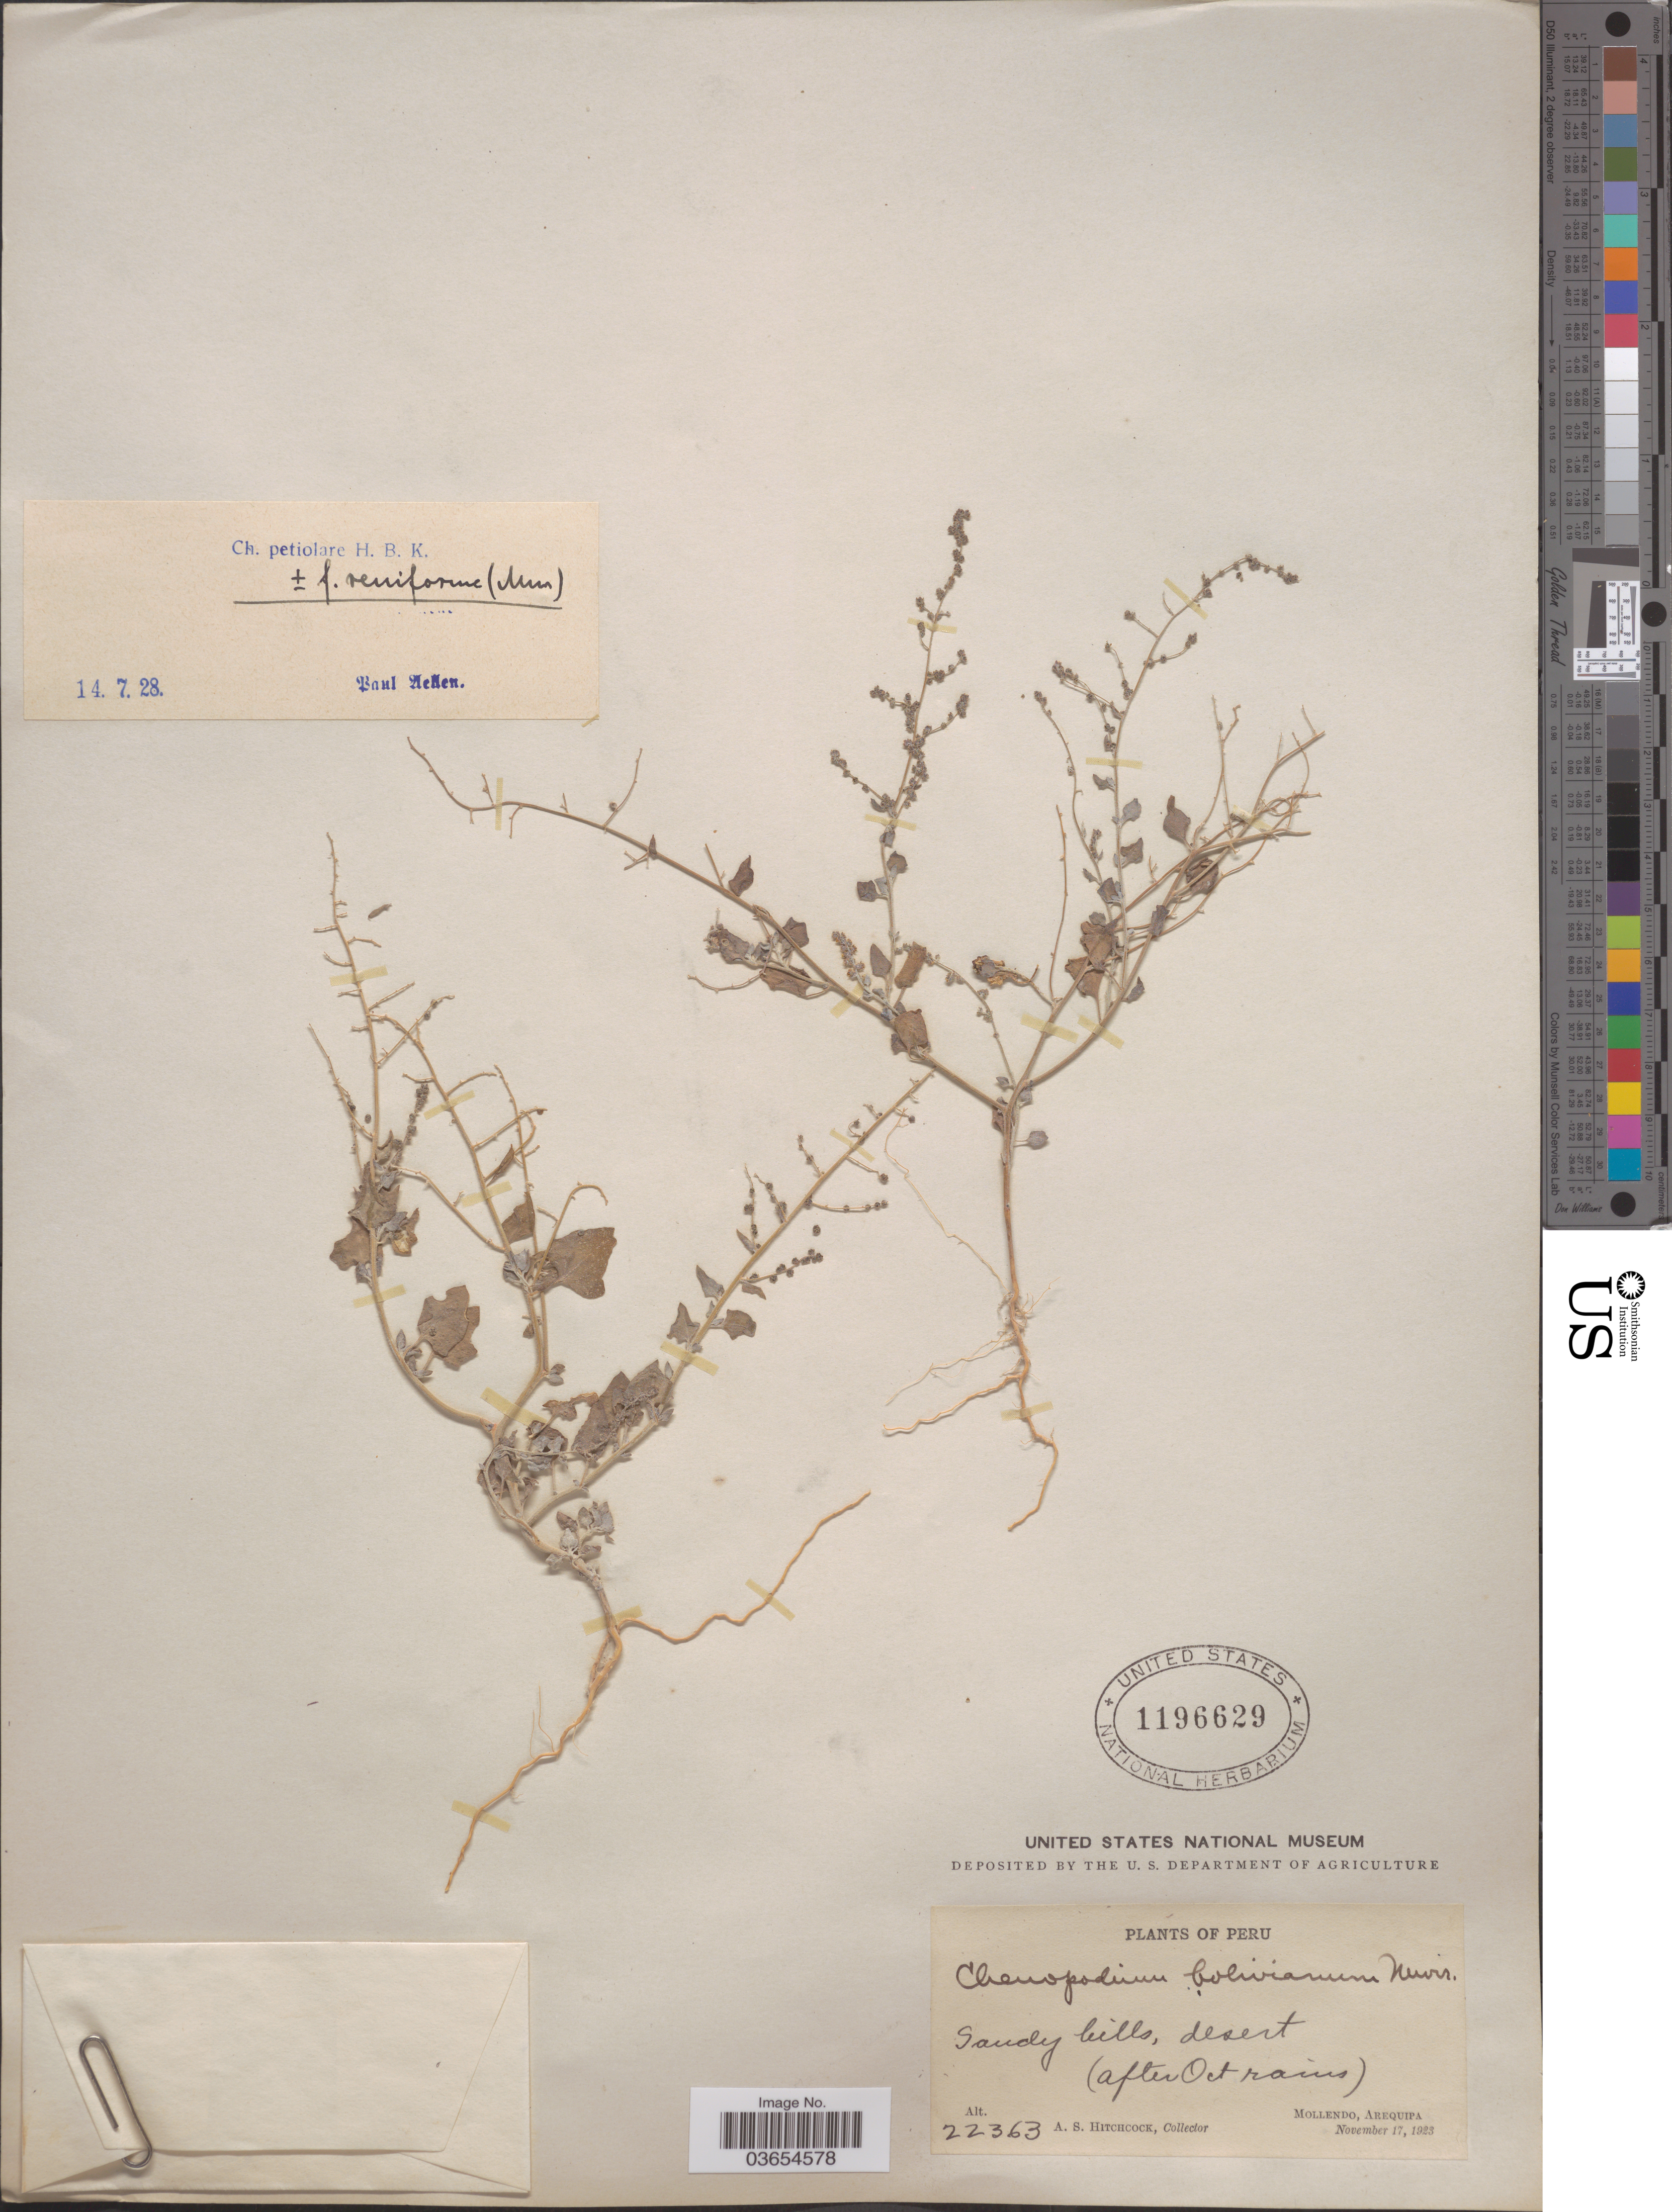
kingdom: Plantae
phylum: Tracheophyta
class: Magnoliopsida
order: Caryophyllales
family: Amaranthaceae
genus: Chenopodium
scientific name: Chenopodium petiolare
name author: Kunth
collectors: A. S. Hitchcock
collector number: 22363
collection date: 1923-11-17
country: Peru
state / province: Arequipa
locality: Mollendo.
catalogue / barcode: US 1196629